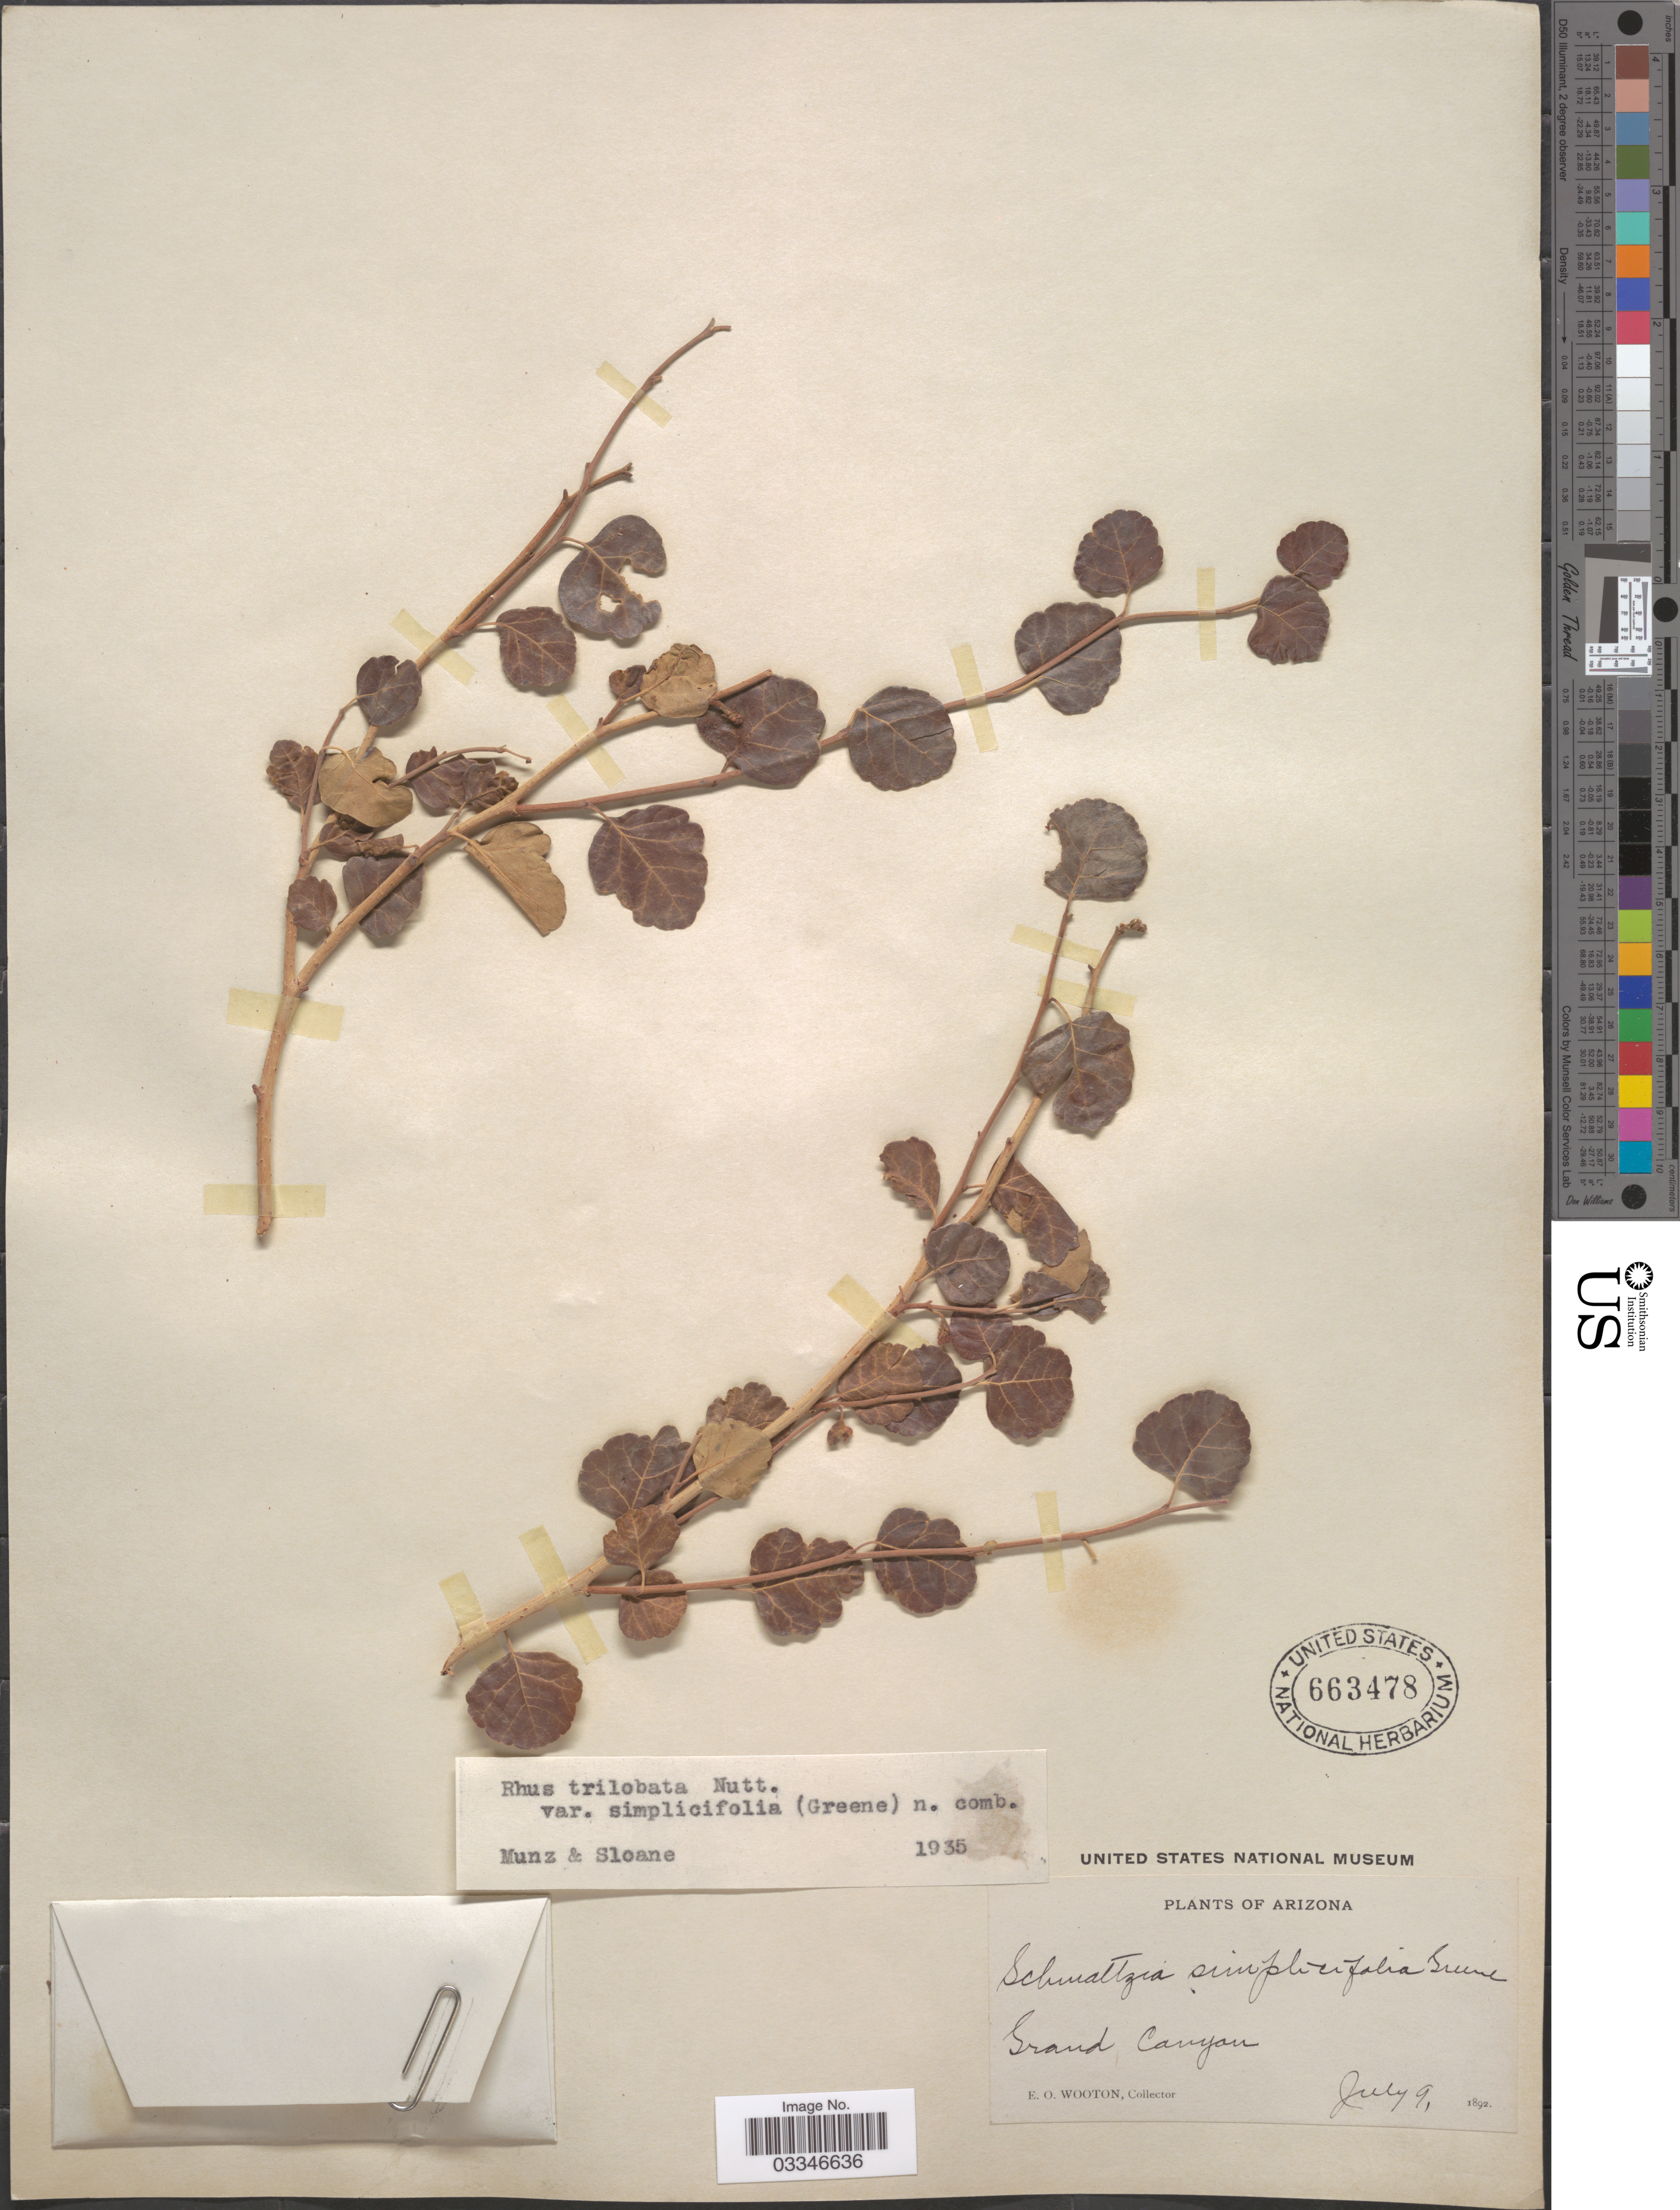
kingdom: Plantae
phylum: Tracheophyta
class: Magnoliopsida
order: Sapindales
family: Anacardiaceae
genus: Rhus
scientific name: Rhus trilobata var. simplicifolia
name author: (Greene) F.A. Barkley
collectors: E. O. Wooton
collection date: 1892-07-09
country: United States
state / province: Arizona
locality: Grand Canyon.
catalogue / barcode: US 663478